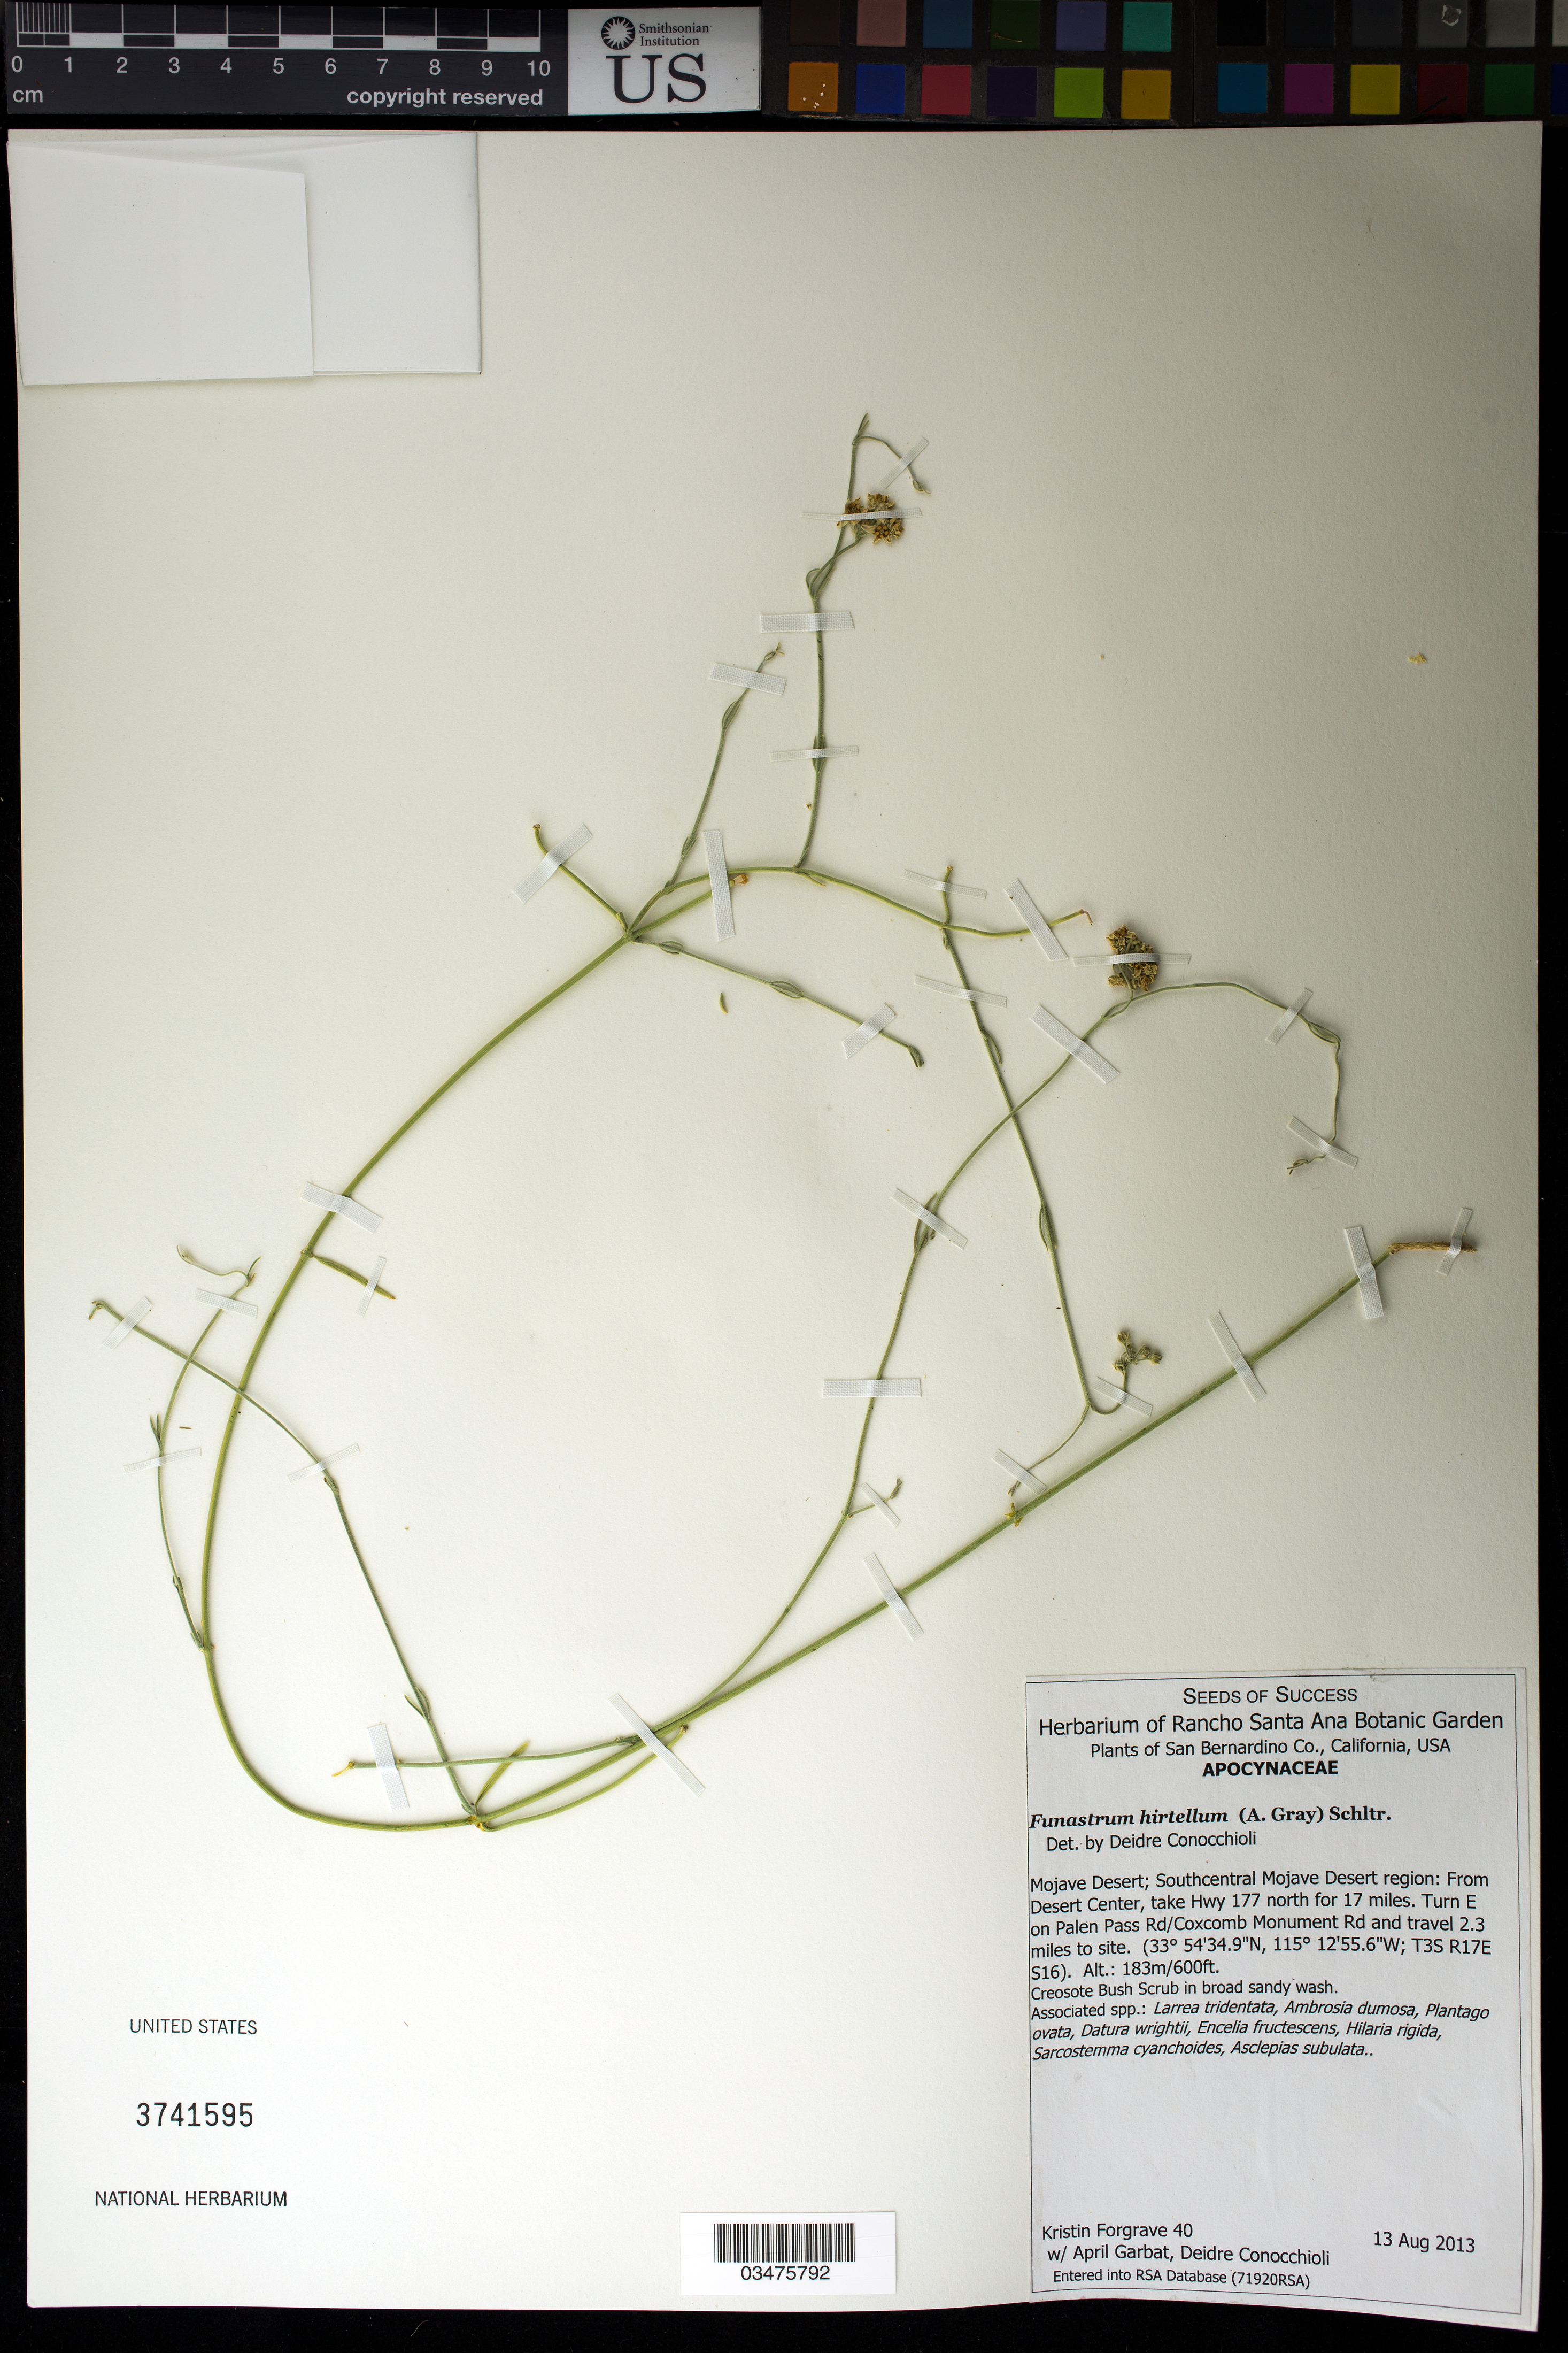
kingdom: Plantae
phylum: Tracheophyta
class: Magnoliopsida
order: Gentianales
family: Apocynaceae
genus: Funastrum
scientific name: Funastrum hirtellum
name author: (A. Gray) Schltr.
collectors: K. Forgrave, D. Conocchioli & A. Garbat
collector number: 40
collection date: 2013-08-13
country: United States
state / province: California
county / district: San Bernardino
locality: Southcentral Mojave Desert, 2.3 mi. on PalenPass Rd/Coxcomb Monument Rd.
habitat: Creosote bush scrub in broad sandy wash.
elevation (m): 183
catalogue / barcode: US 3741595